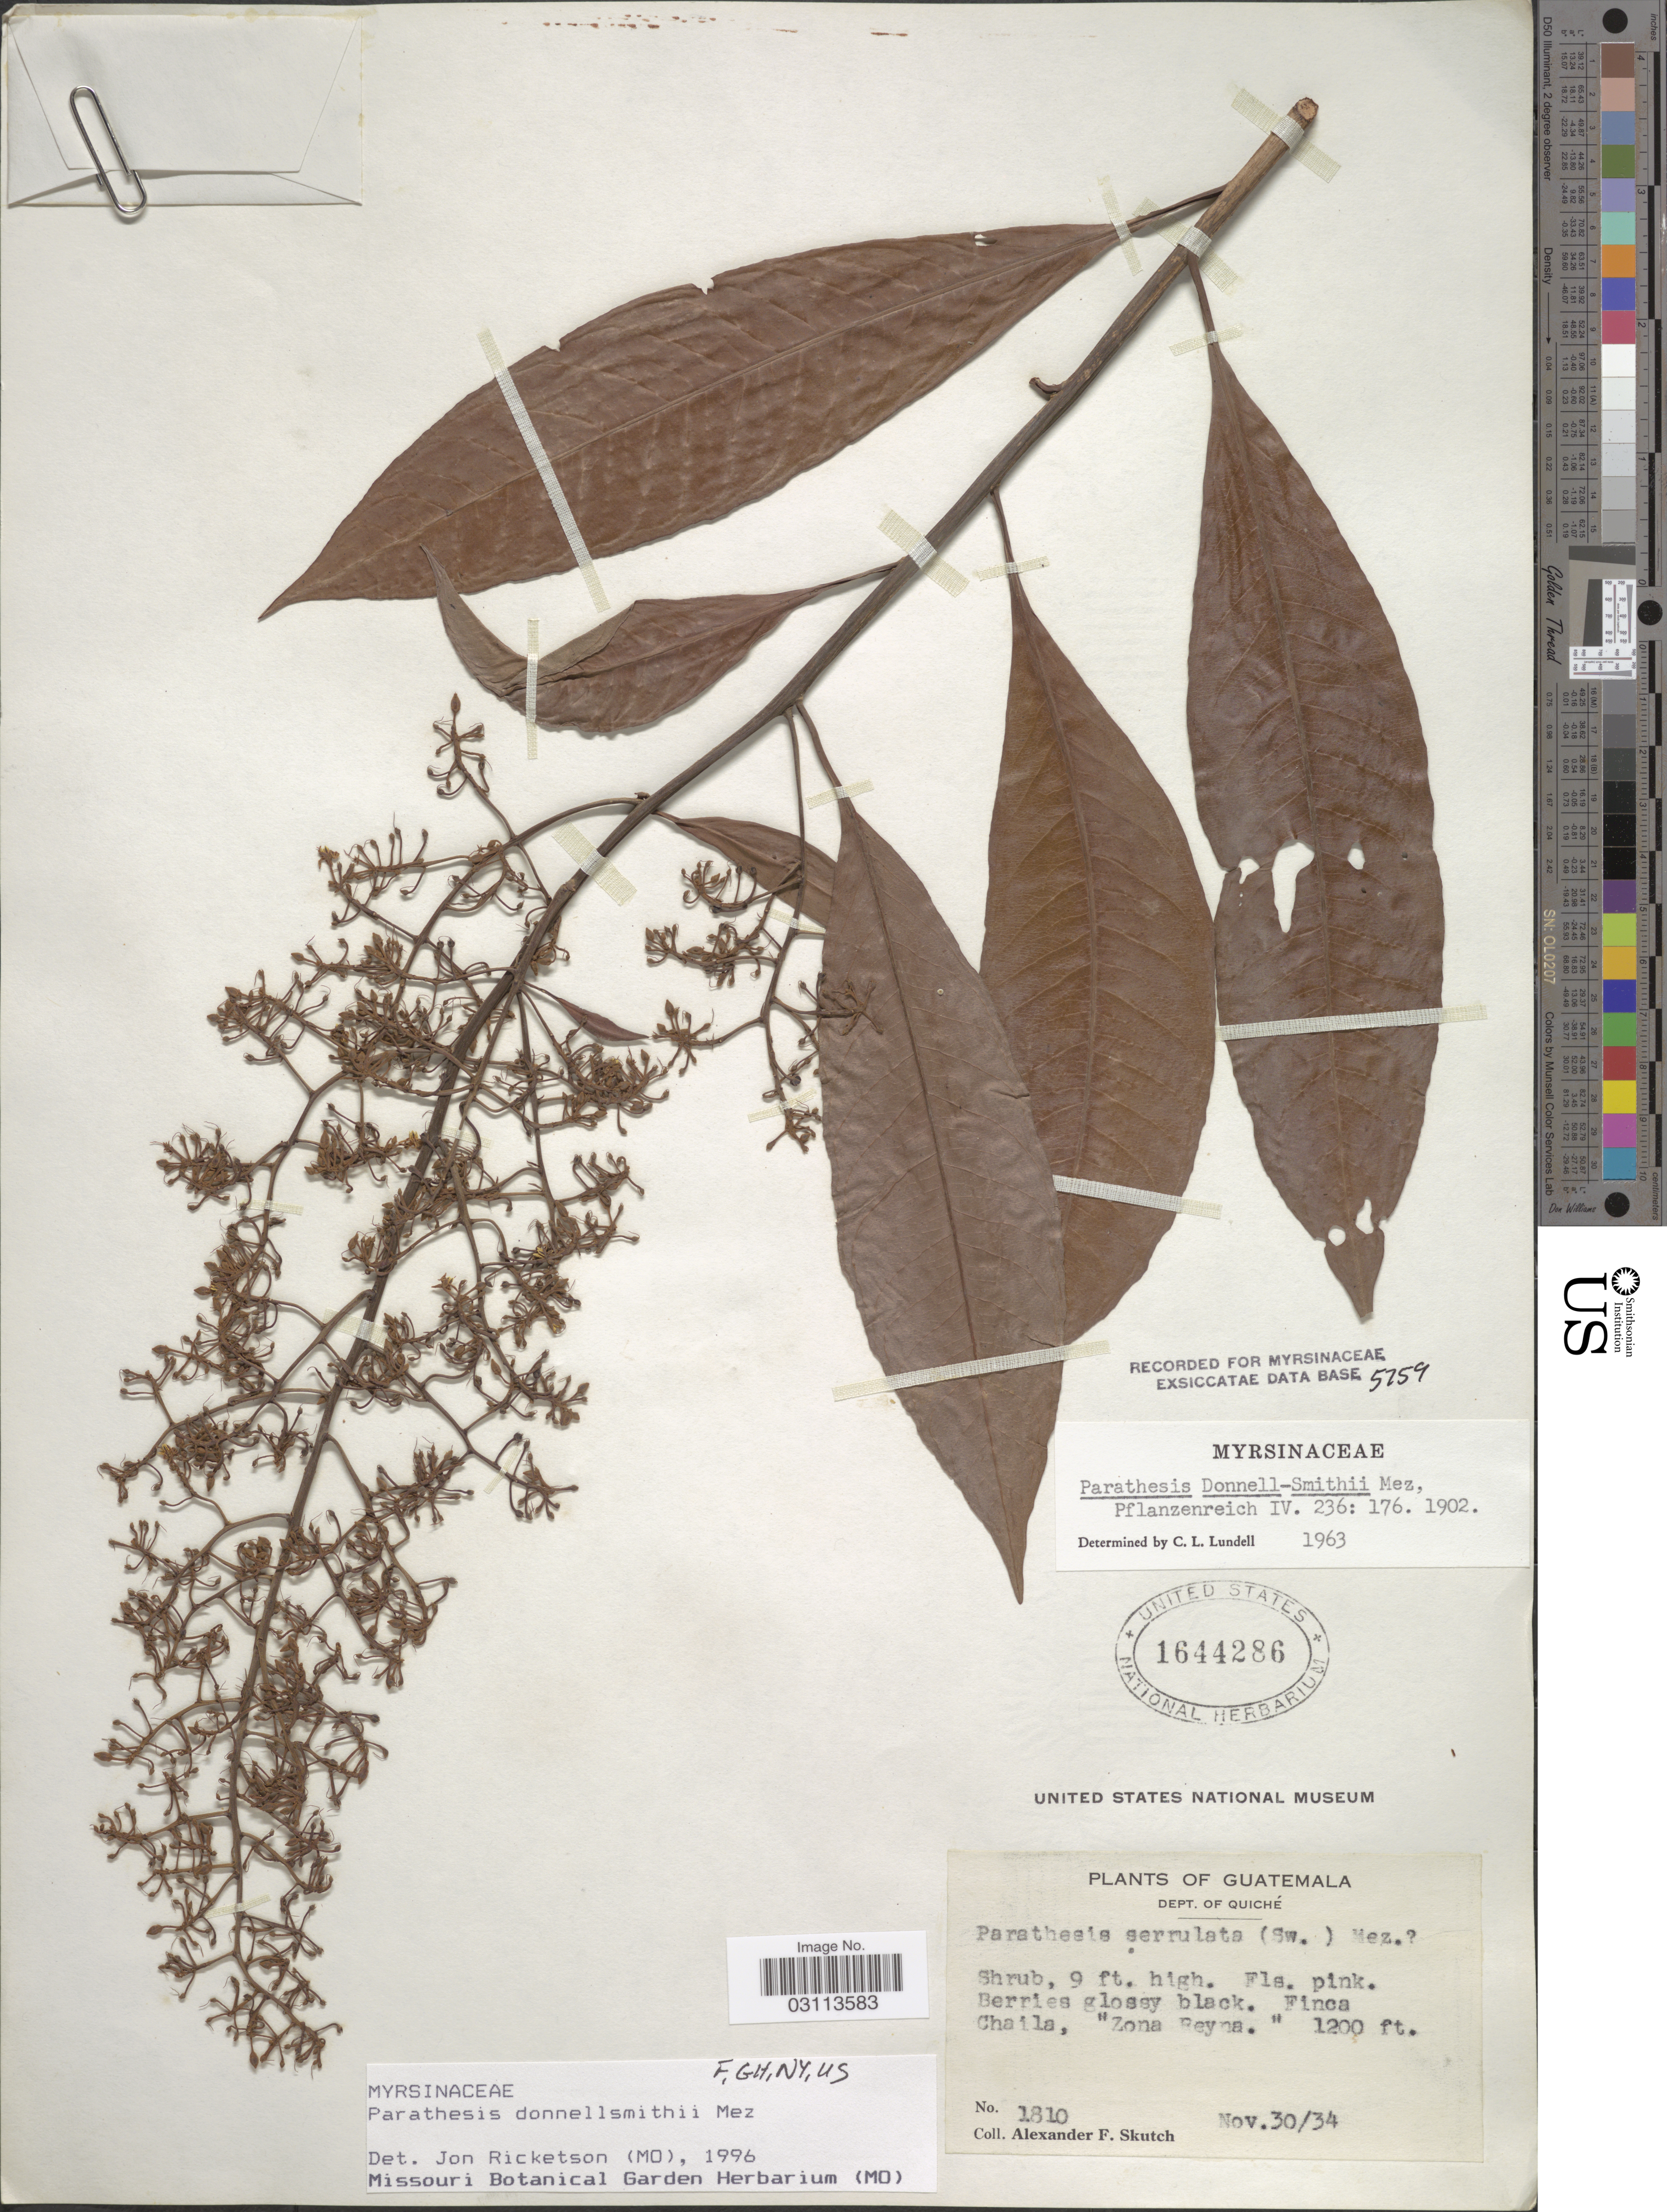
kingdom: Plantae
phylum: Tracheophyta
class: Magnoliopsida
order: Ericales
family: Primulaceae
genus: Parathesis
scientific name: Parathesis donnell-smithii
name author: Mez in Engl.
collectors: A. F. Skutch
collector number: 1810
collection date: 1934-11-30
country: Guatemala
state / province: El Quiché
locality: Dept. of Quiché. Finca Chaila, "Zona Reyna."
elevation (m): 366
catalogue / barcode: US 1644286